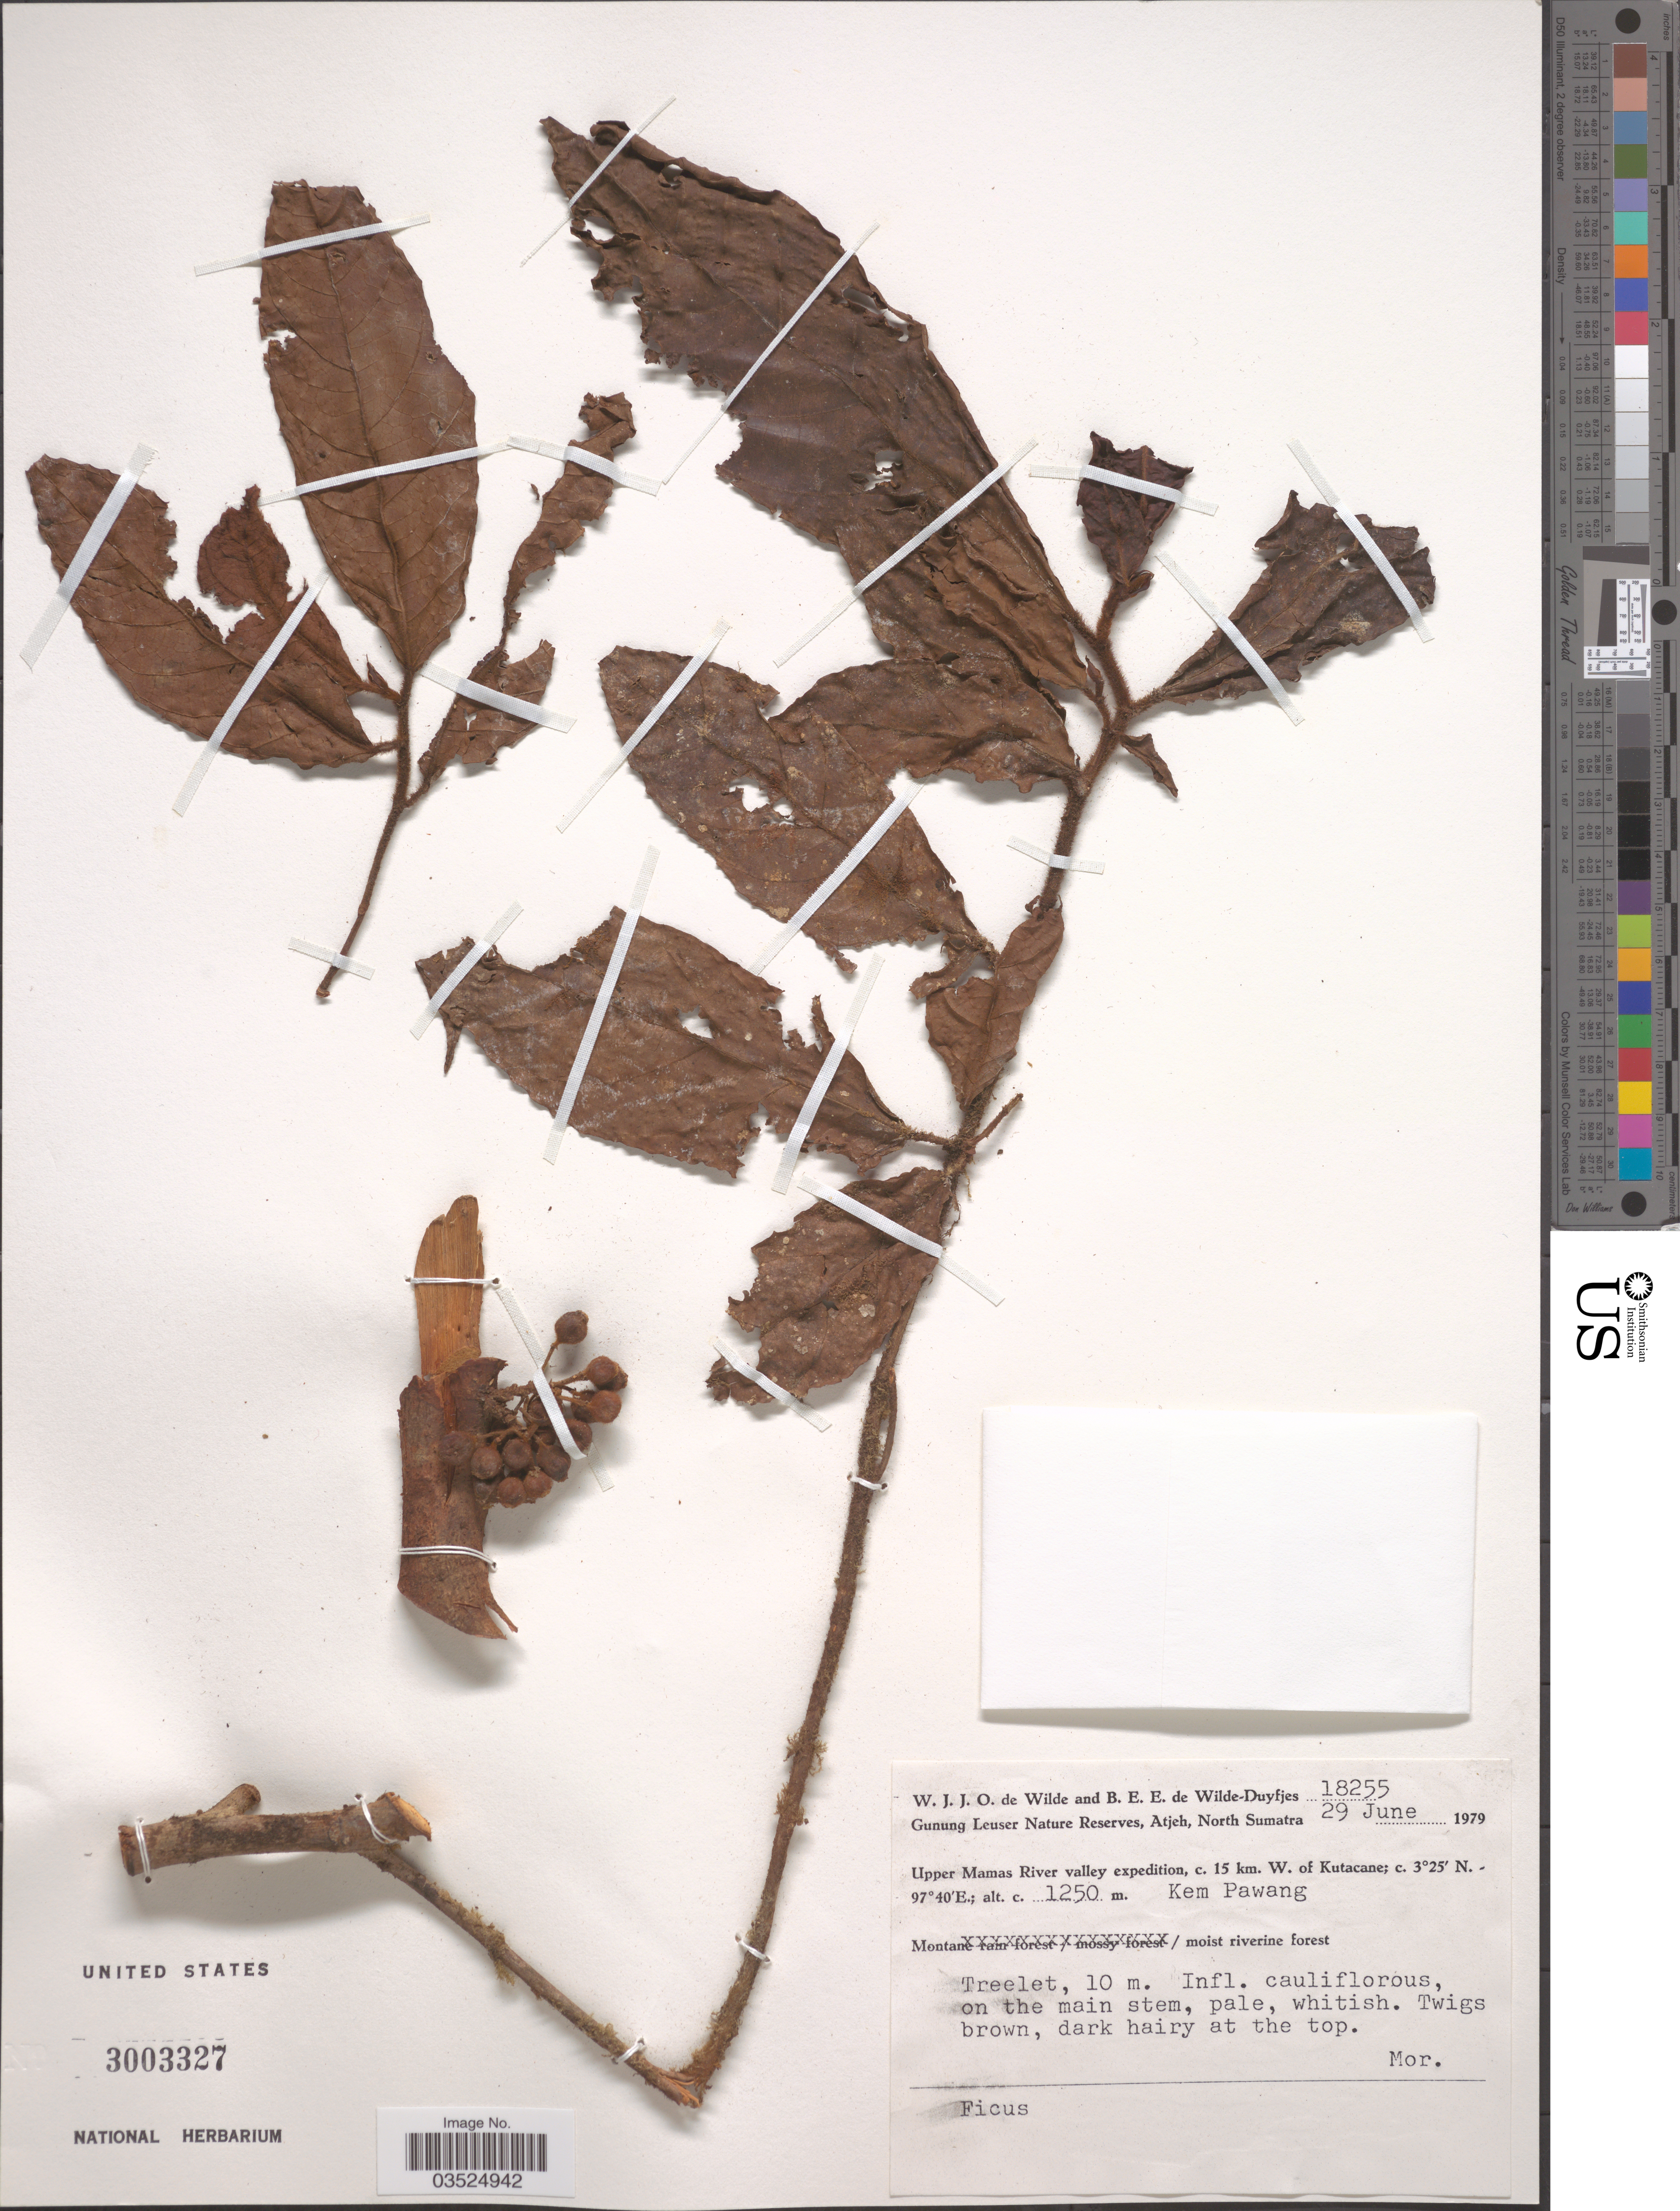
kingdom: Plantae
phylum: Tracheophyta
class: Magnoliopsida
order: Rosales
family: Moraceae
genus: Ficus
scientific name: Ficus sp.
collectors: W. J. de Wilde & B. E. de Wilde-Duyfjes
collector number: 18255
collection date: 1979-06-29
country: Indonesia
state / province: Sumatra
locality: Gunung Leuser nature Reserve, Atjeh, North Sumatra. Upper Mamas River valley expedition, c. 15 km. W. of Kutacane. Kem Pawang.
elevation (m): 1250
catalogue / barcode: US 3003327